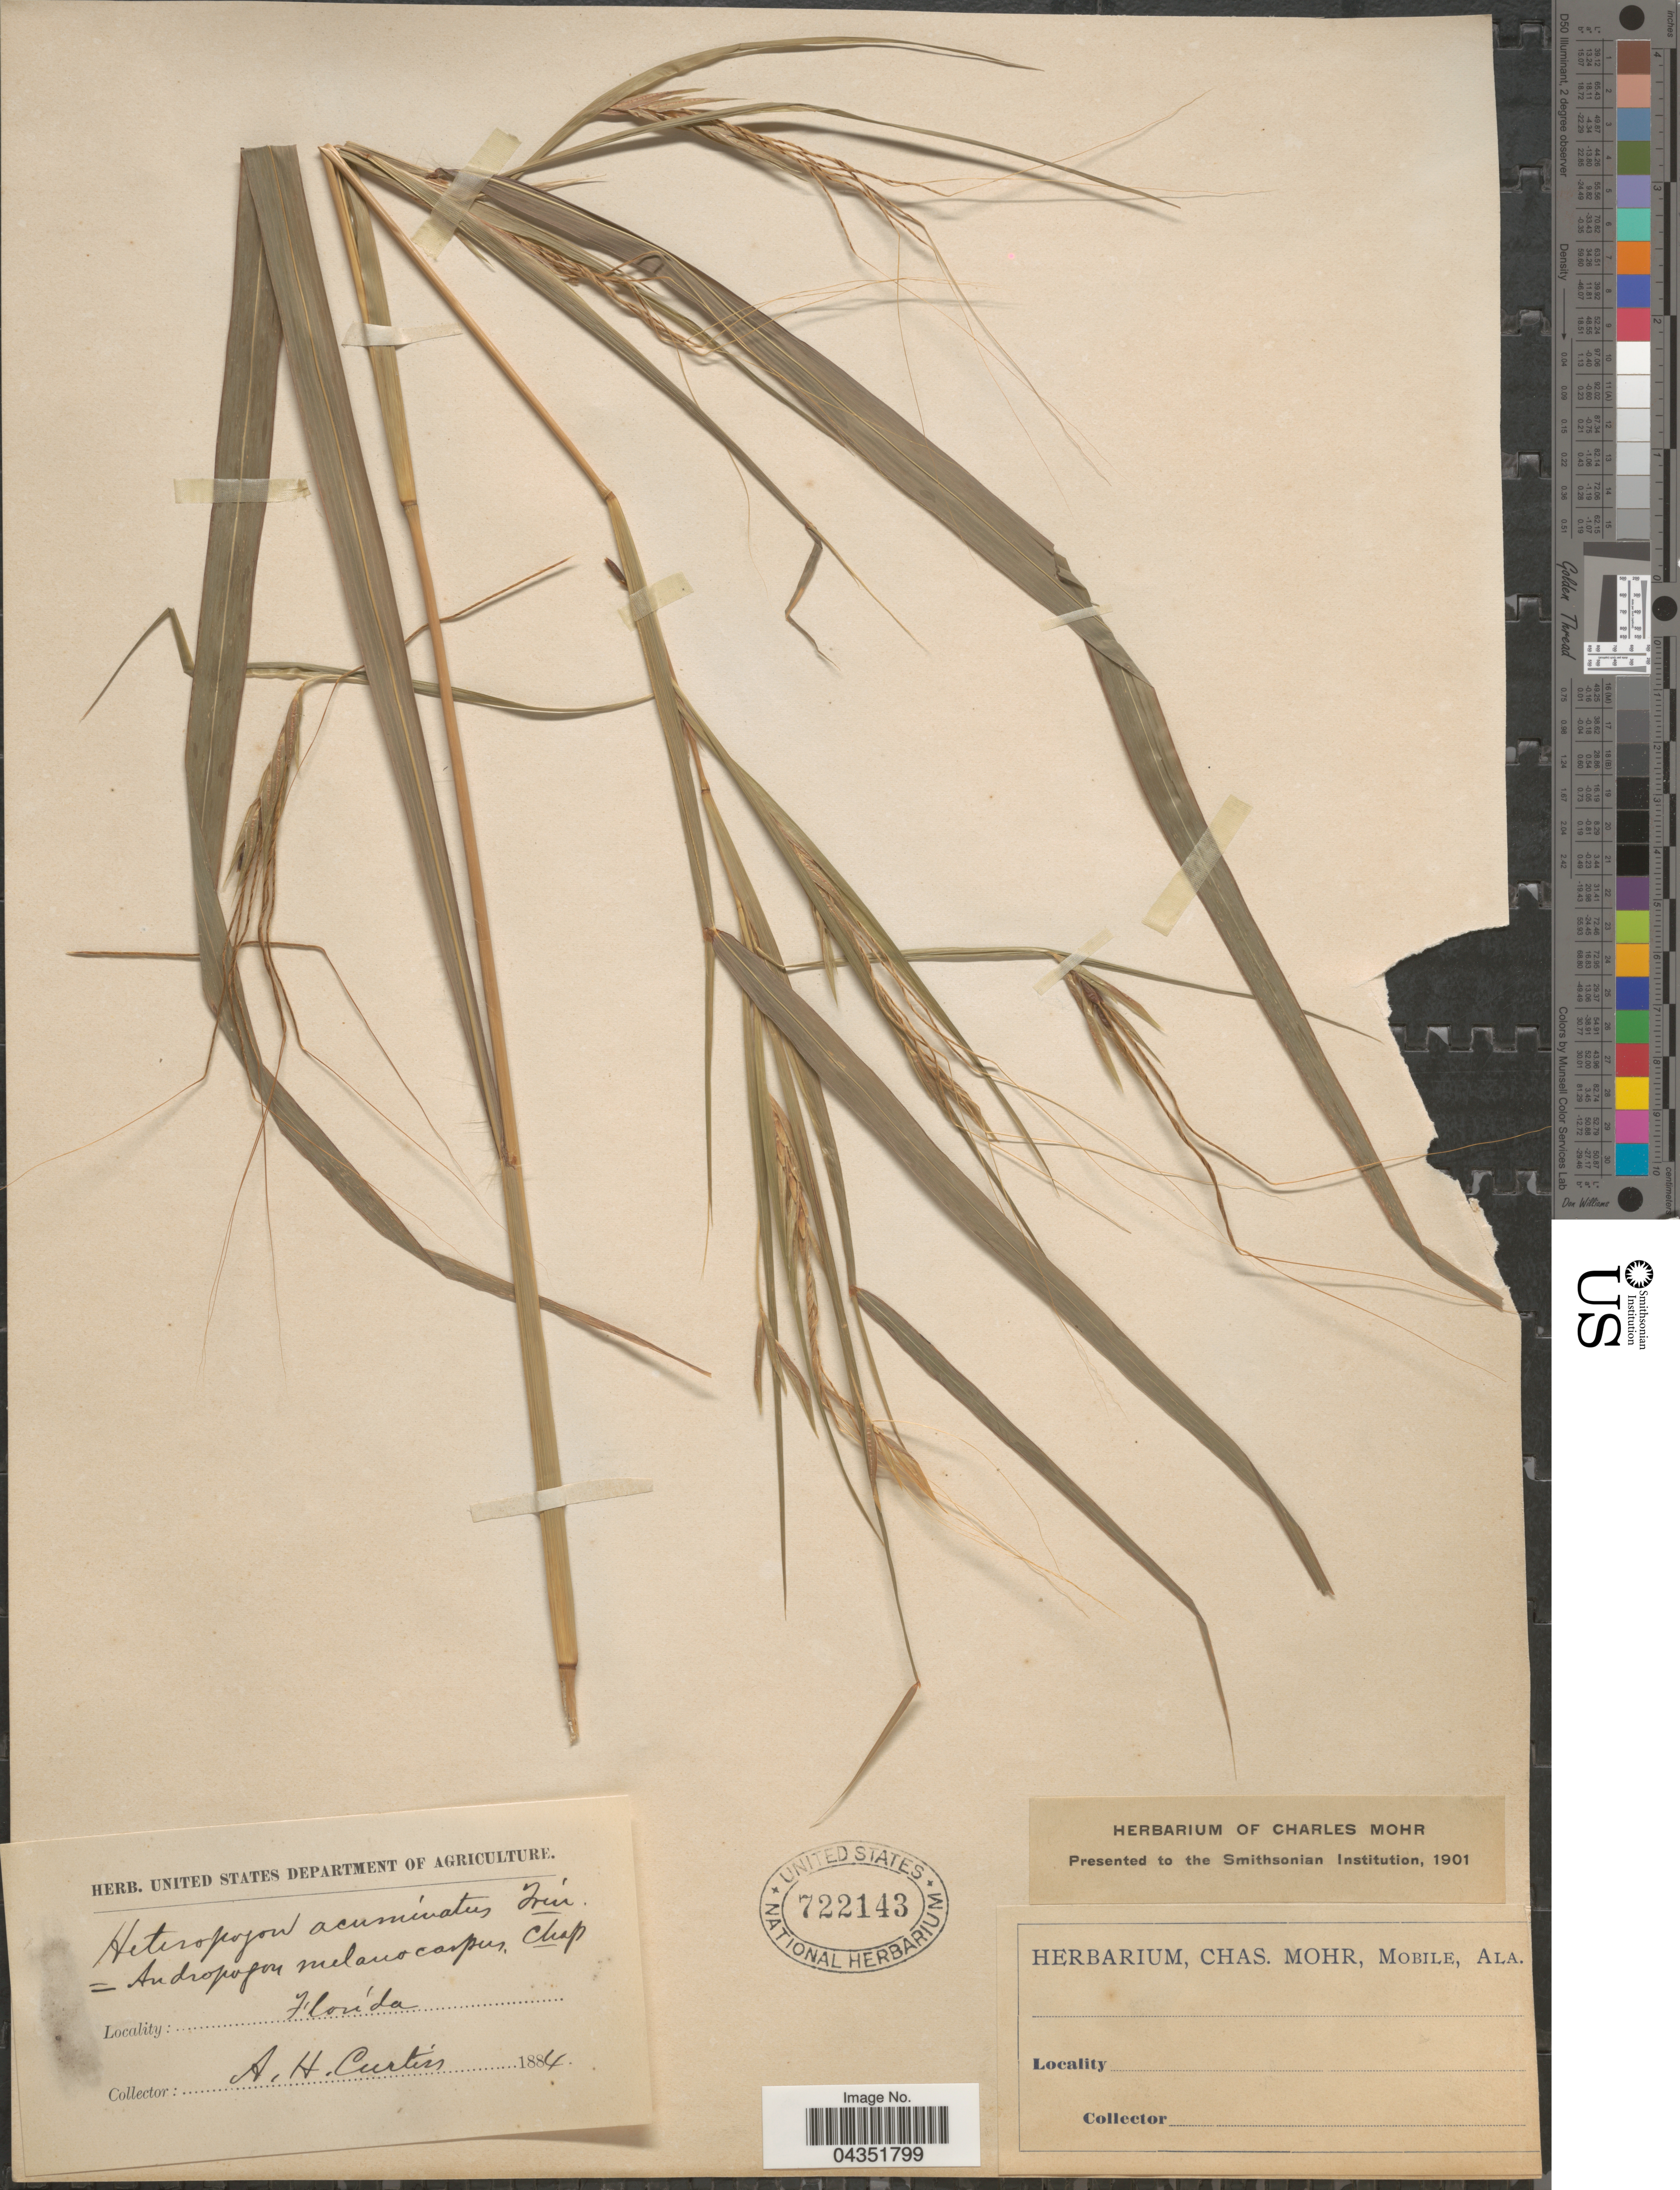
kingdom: Plantae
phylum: Tracheophyta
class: Liliopsida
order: Poales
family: Poaceae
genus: Heteropogon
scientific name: Heteropogon melanocarpus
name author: (Elliott) Benth.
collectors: A. H. Curtiss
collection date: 1884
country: United States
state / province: Florida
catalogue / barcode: US 722143